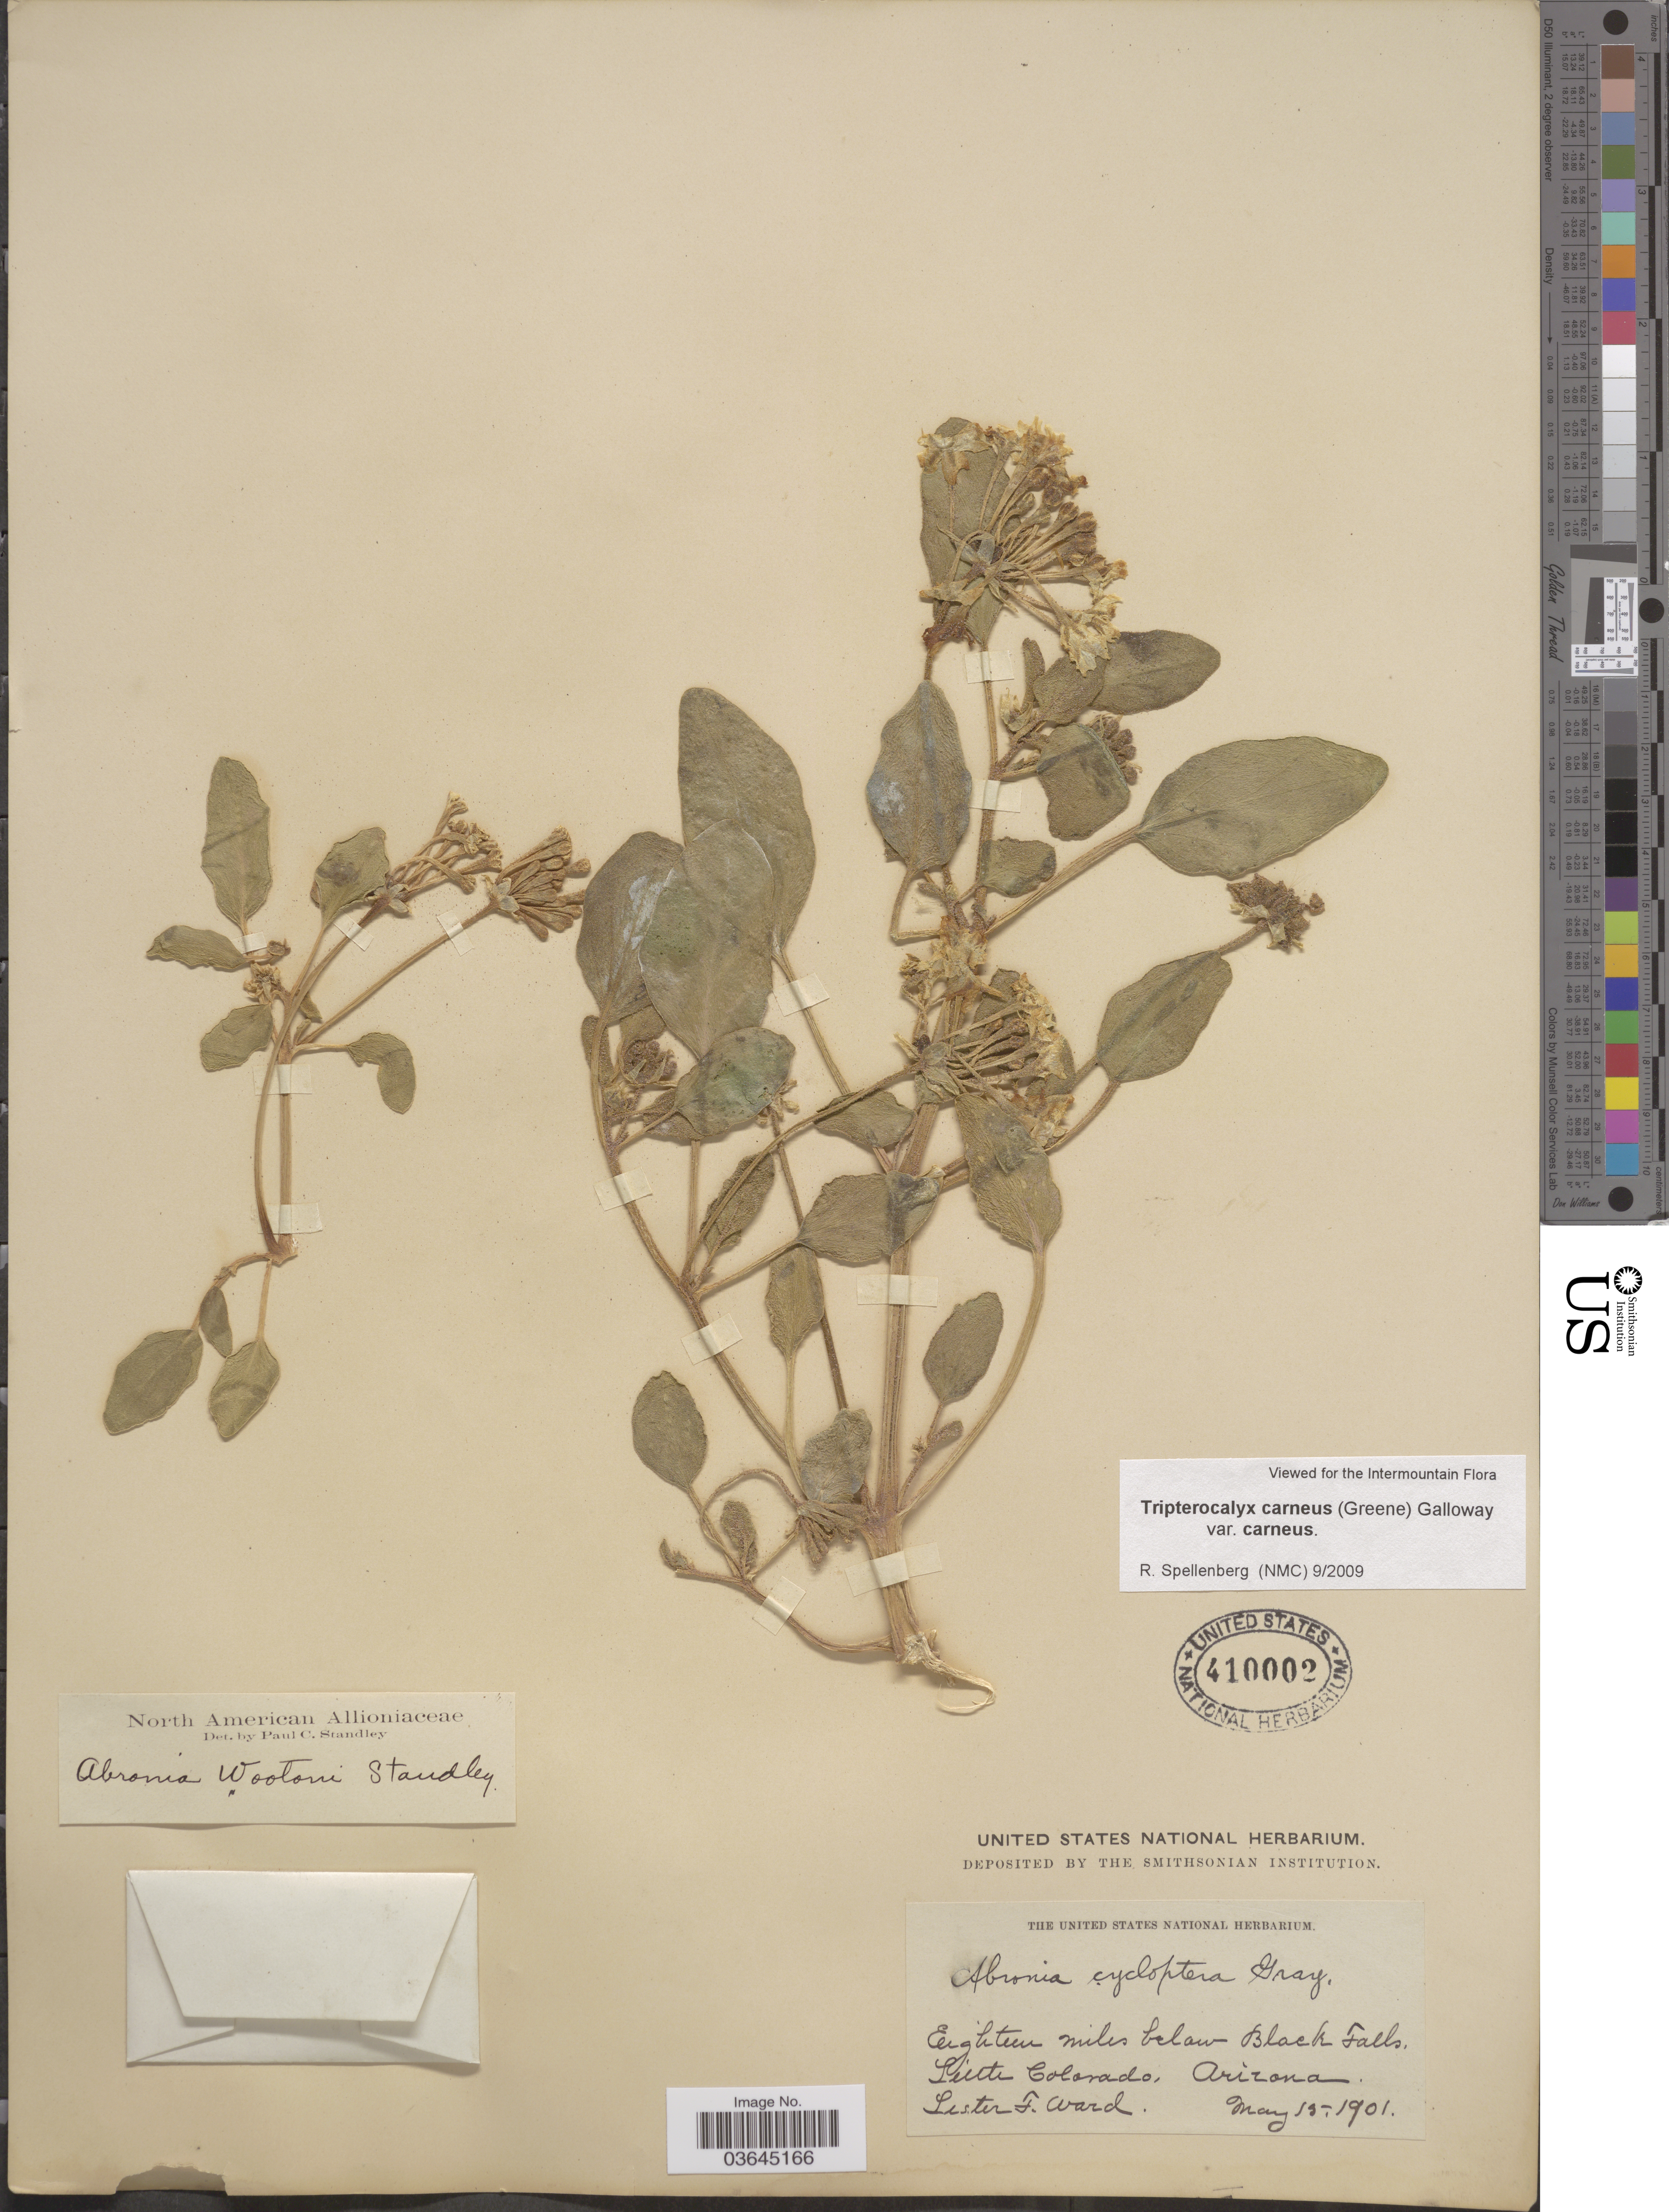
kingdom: Plantae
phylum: Tracheophyta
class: Magnoliopsida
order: Caryophyllales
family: Nyctaginaceae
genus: Tripterocalyx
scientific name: Tripterocalyx carneus var. carneus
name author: (Greene) L.A. Galloway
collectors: L. F. Ward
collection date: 1901-05-15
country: United States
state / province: Arizona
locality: Eighteen miles below Black Falls, Little Colorado.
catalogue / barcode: US 410002